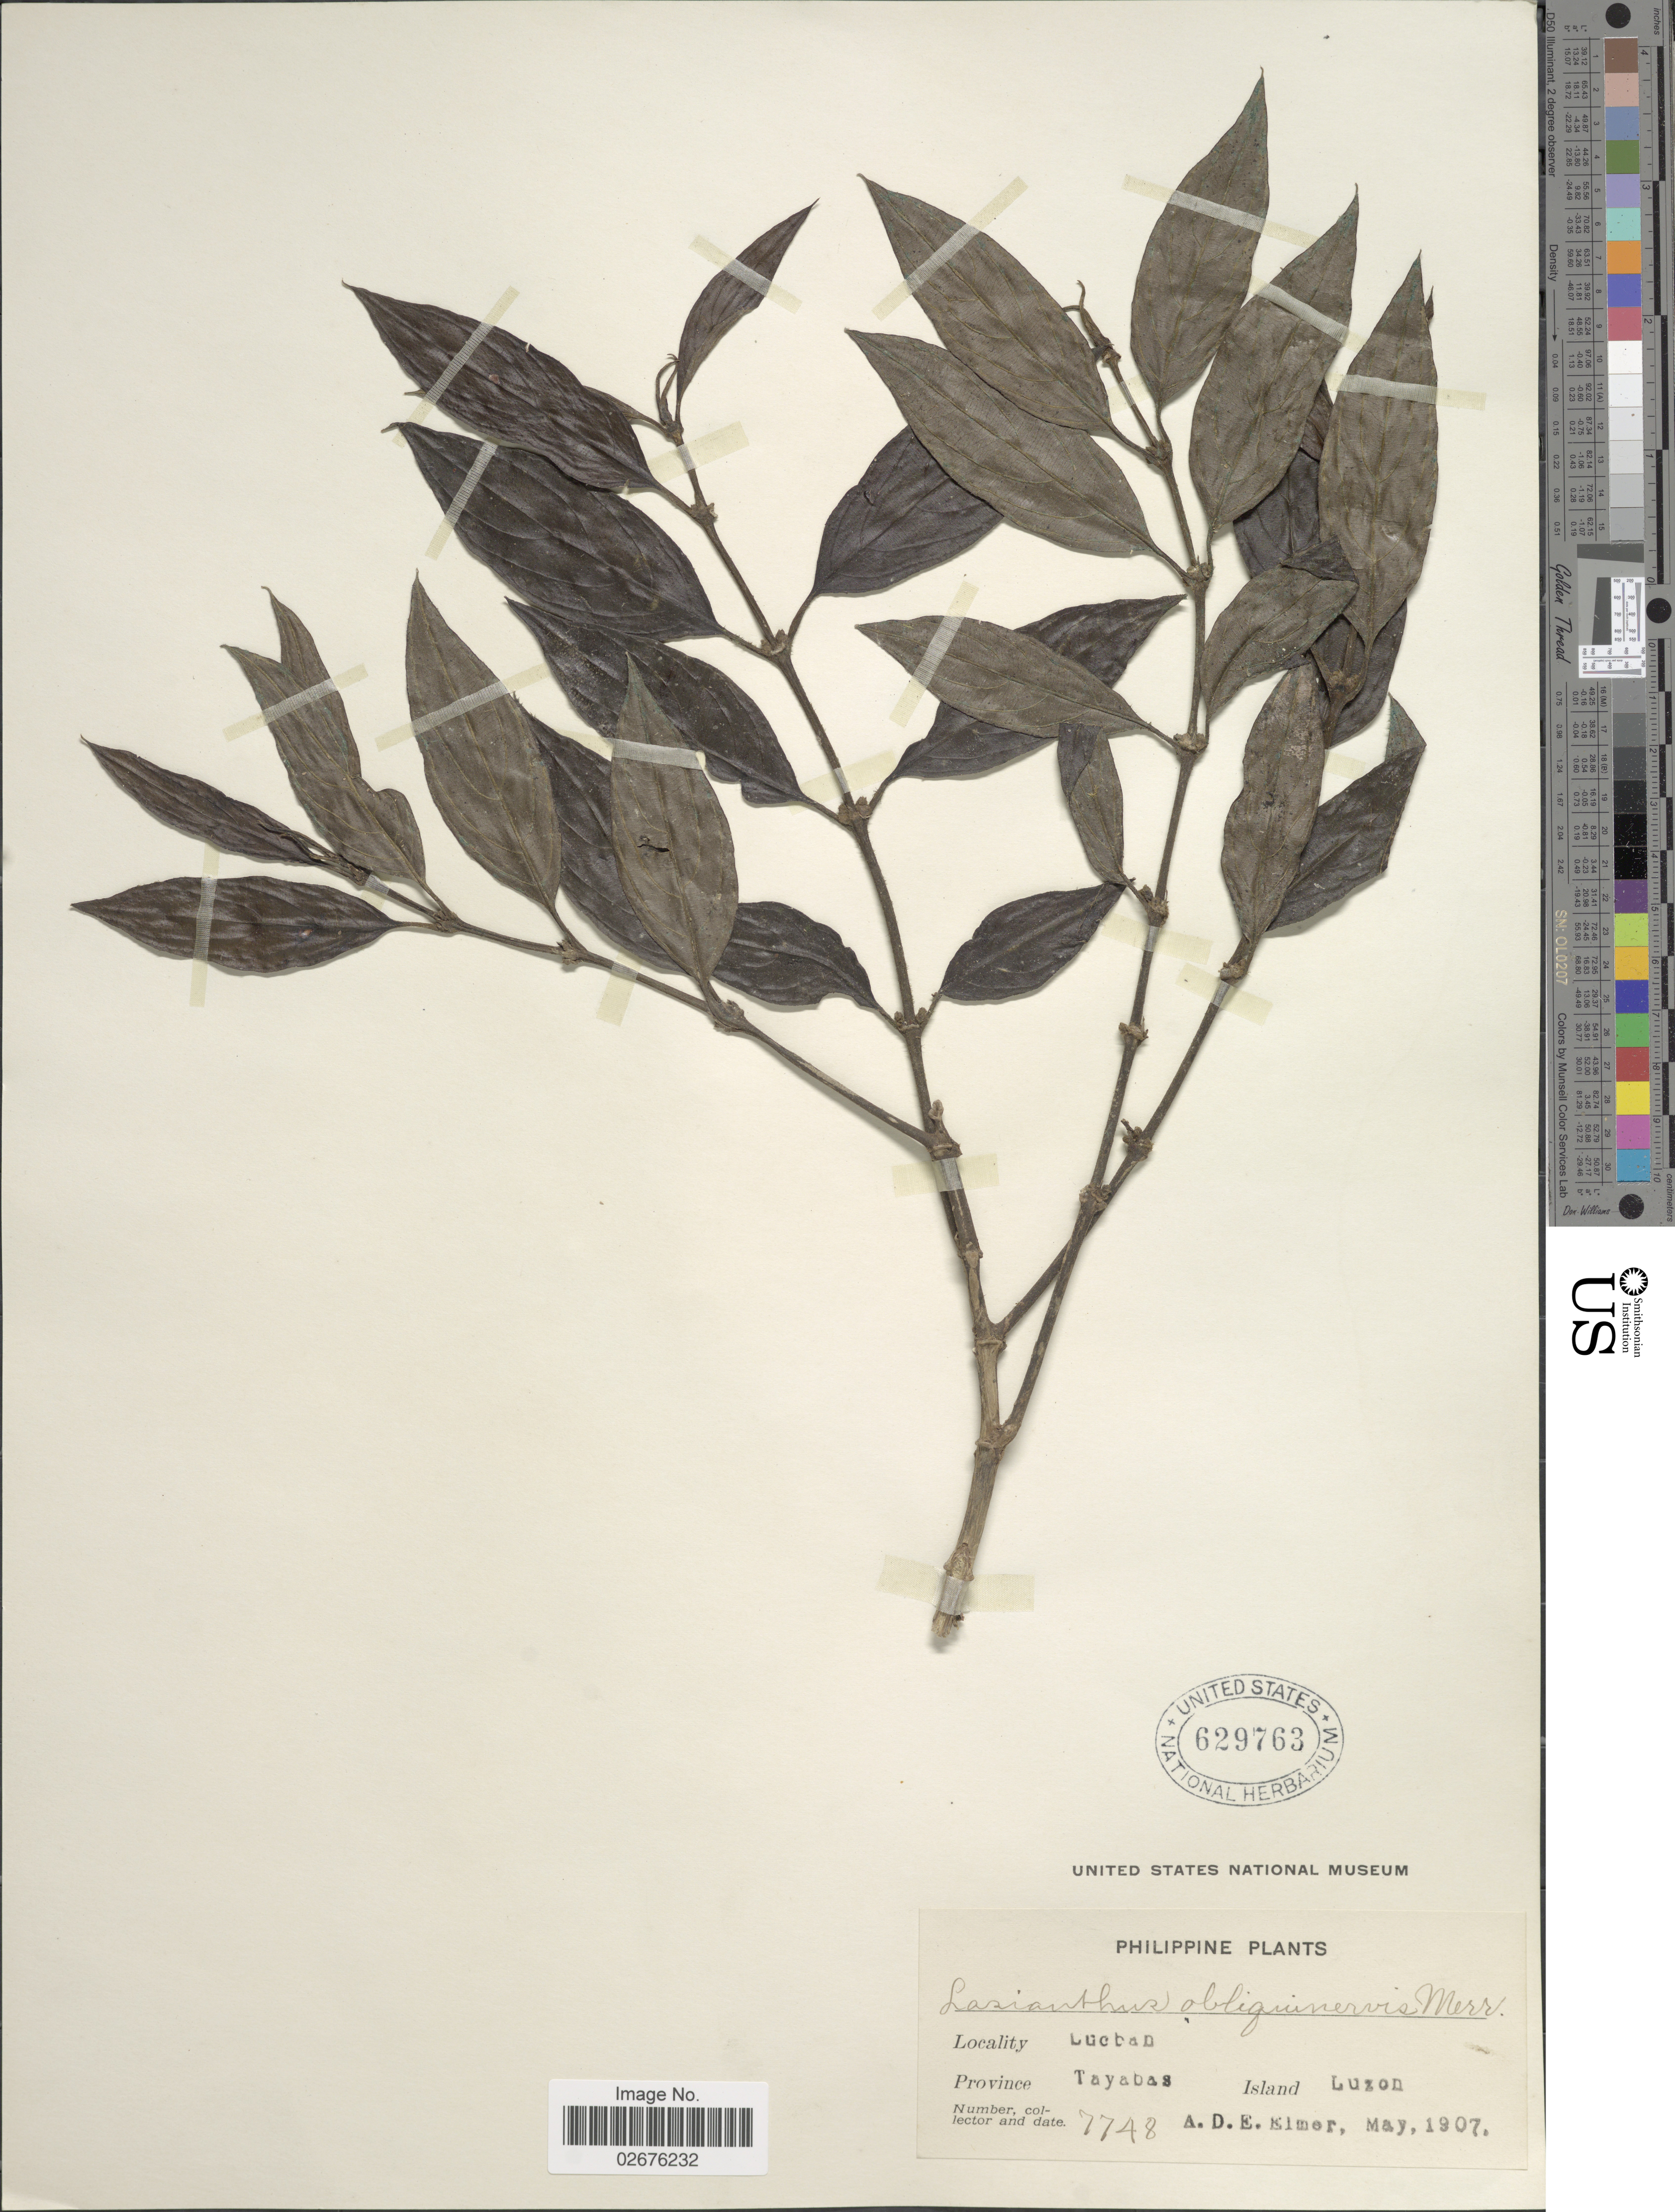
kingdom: Plantae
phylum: Tracheophyta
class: Magnoliopsida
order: Gentianales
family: Rubiaceae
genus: Lasianthus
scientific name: Lasianthus obliquinervis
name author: Merr.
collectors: A. D. E. Elmer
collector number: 7748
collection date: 1907-05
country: Philippines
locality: Lucban, Province Tayabas, Island Luzon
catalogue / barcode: US 629763